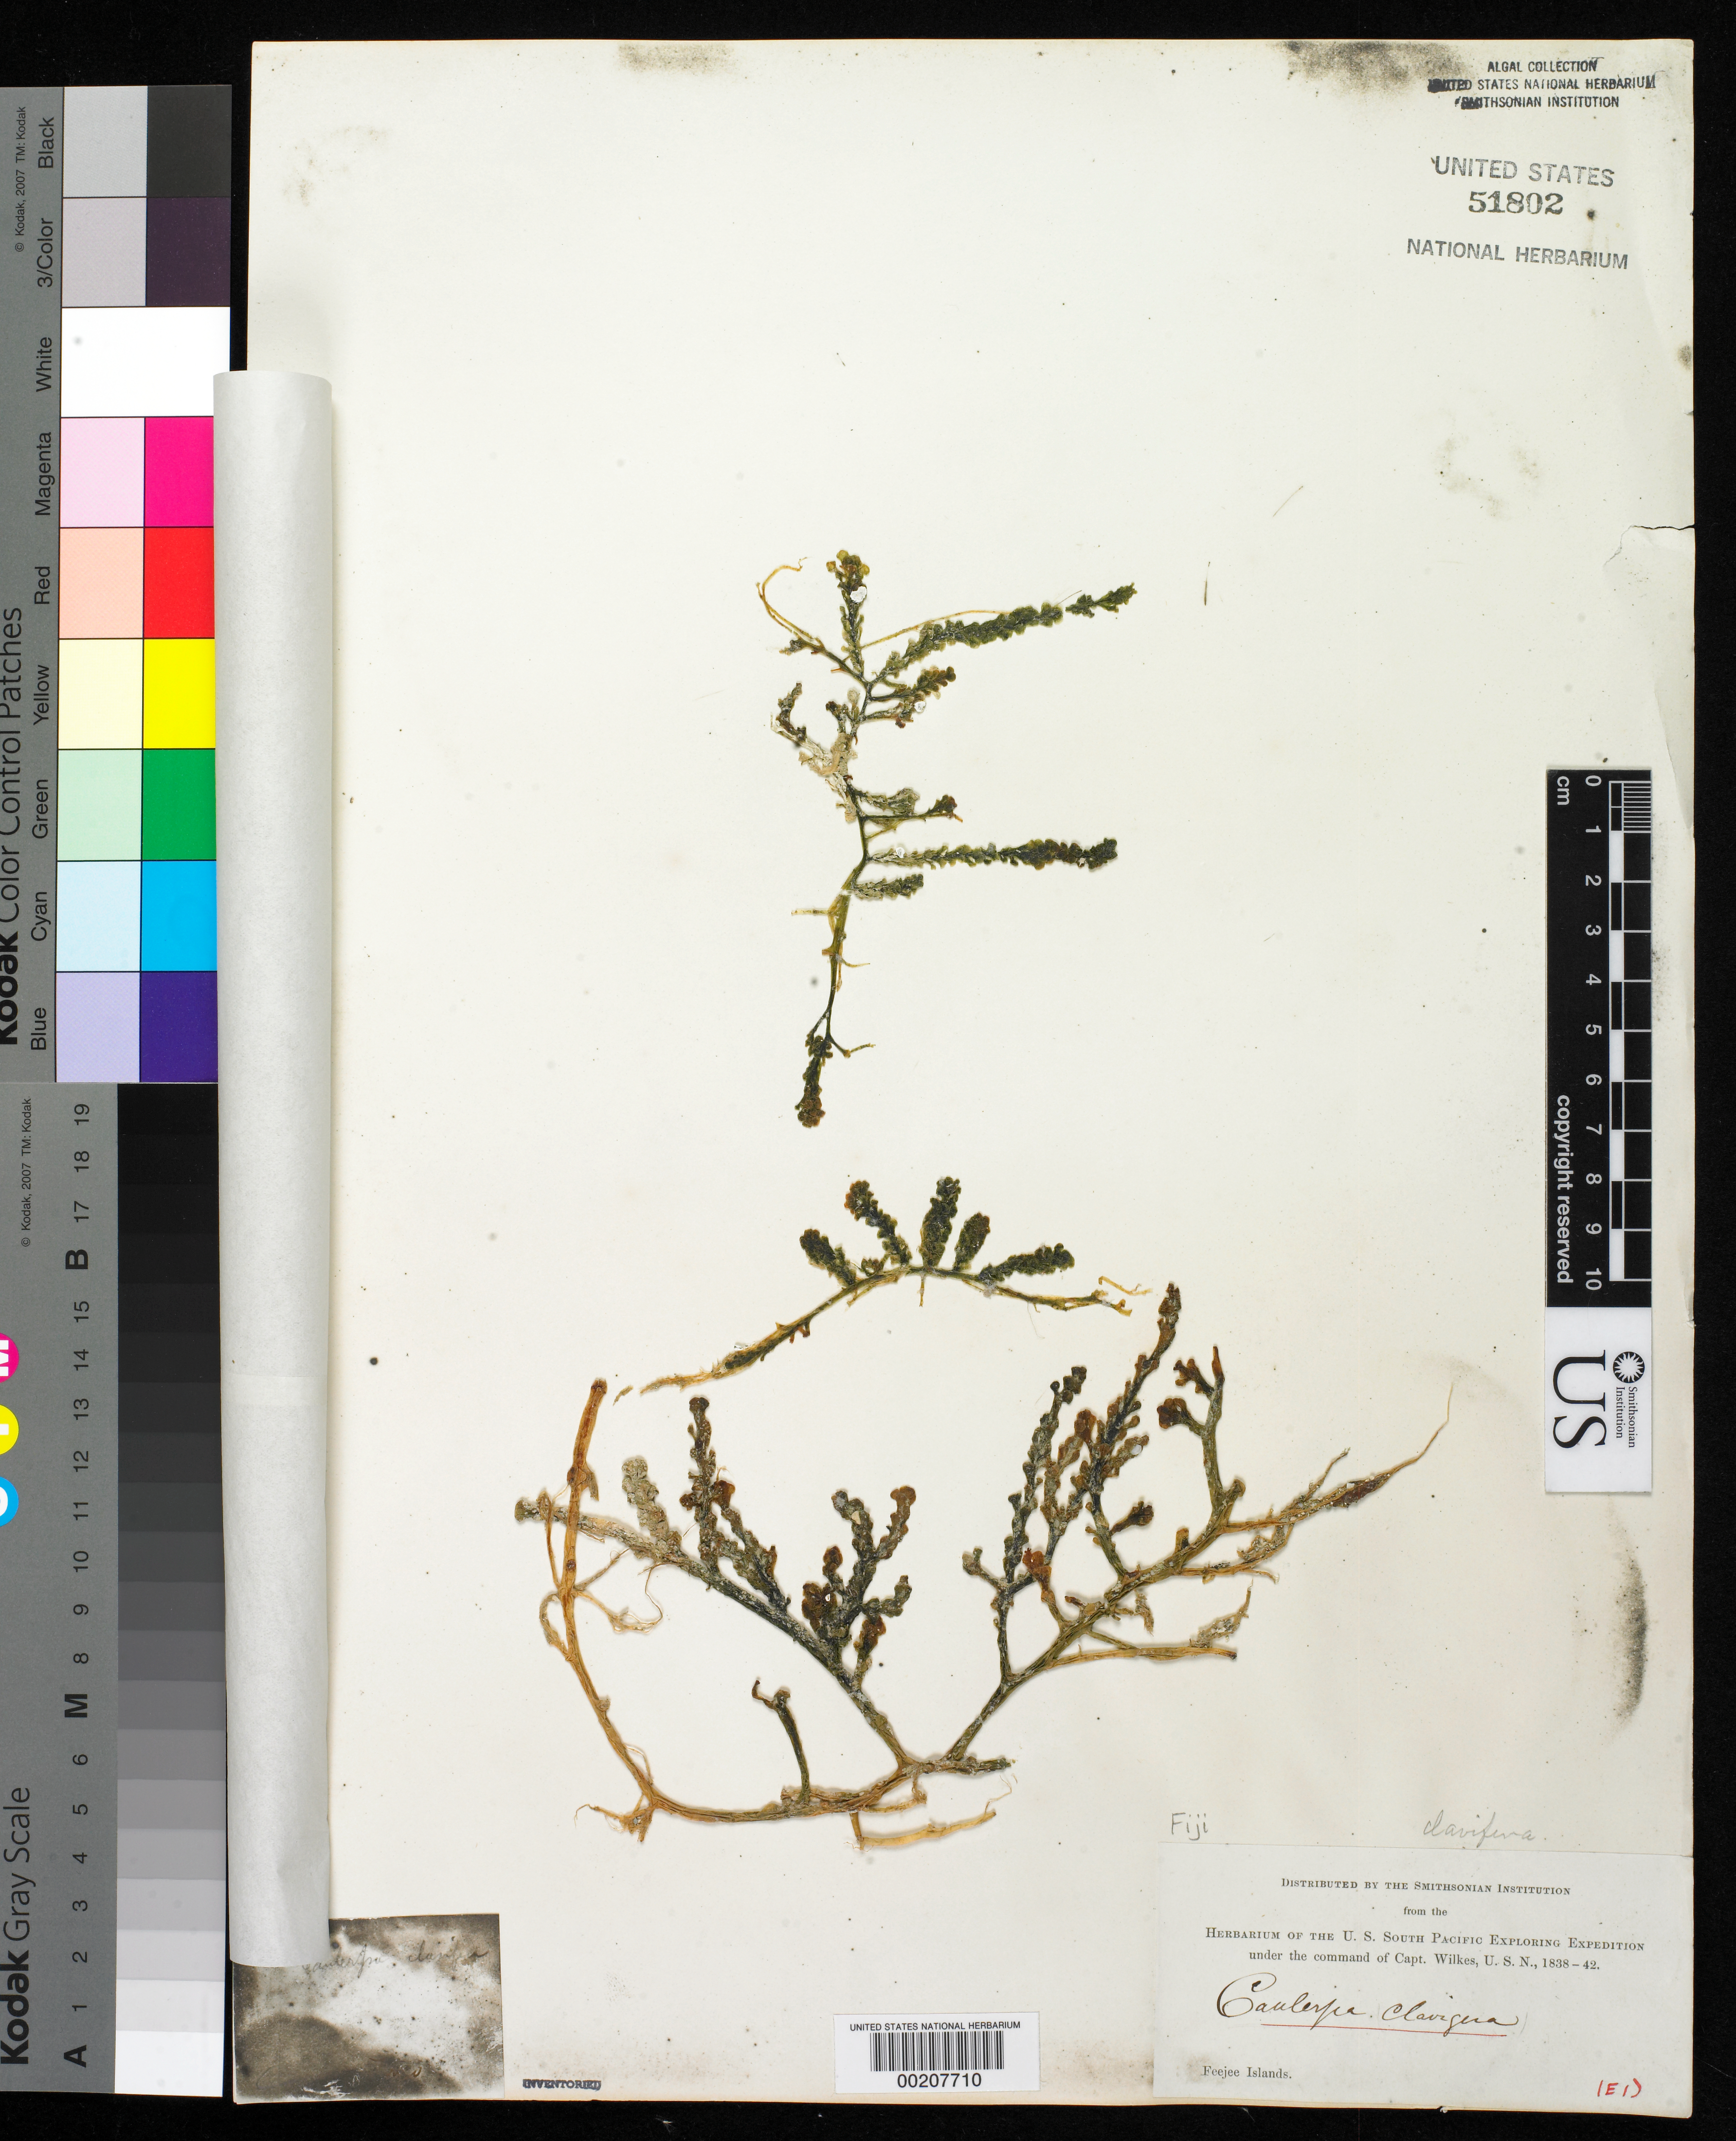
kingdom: Plantae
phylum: Chlorophyta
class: Ulvophyceae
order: Bryopsidales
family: Caulerpaceae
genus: Caulerpa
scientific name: Caulerpa clavifera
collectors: W. D. Brackenridge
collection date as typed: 1840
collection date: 1840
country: Fiji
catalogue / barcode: US 51802